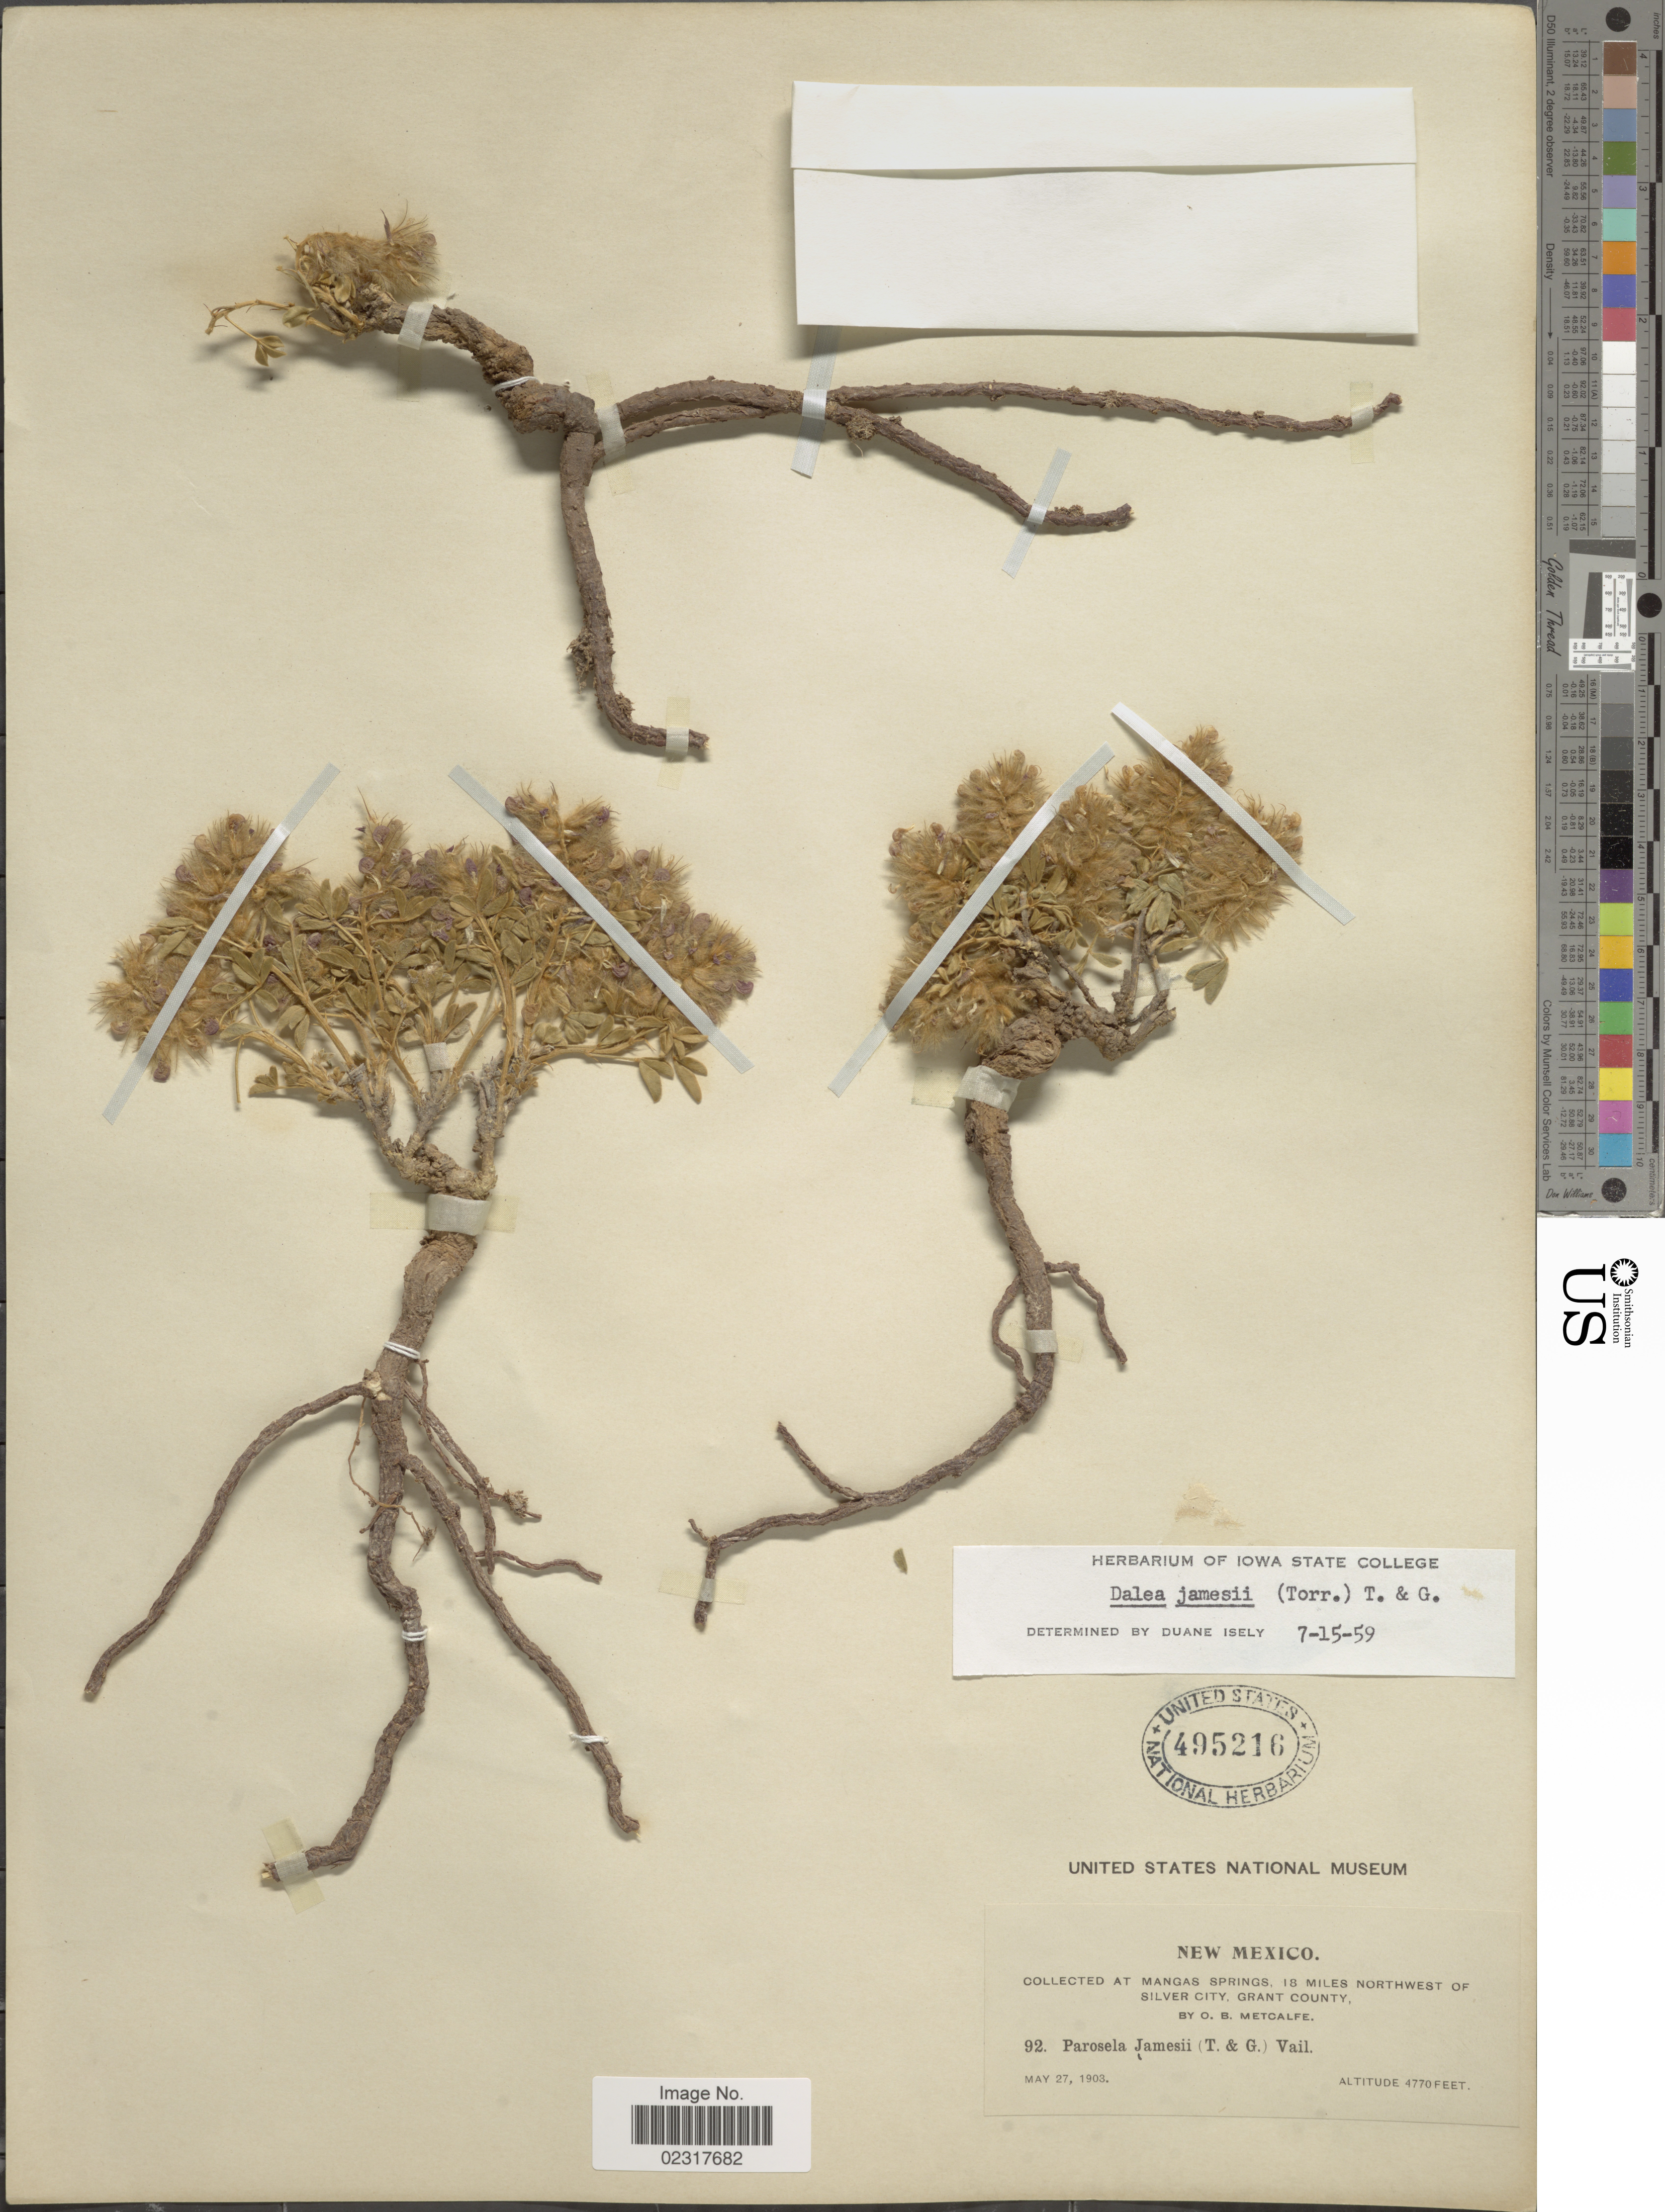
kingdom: Plantae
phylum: Tracheophyta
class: Magnoliopsida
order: Fabales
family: Fabaceae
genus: Dalea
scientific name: Dalea jamesii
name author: (Torr.) Torr. & A. Gray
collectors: O. B. Metcalfe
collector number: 92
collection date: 1903-05-27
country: United States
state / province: New Mexico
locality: Mangas Springs, 18 miles northwest of Silver City, Grant County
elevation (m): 1454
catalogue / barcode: US 495216